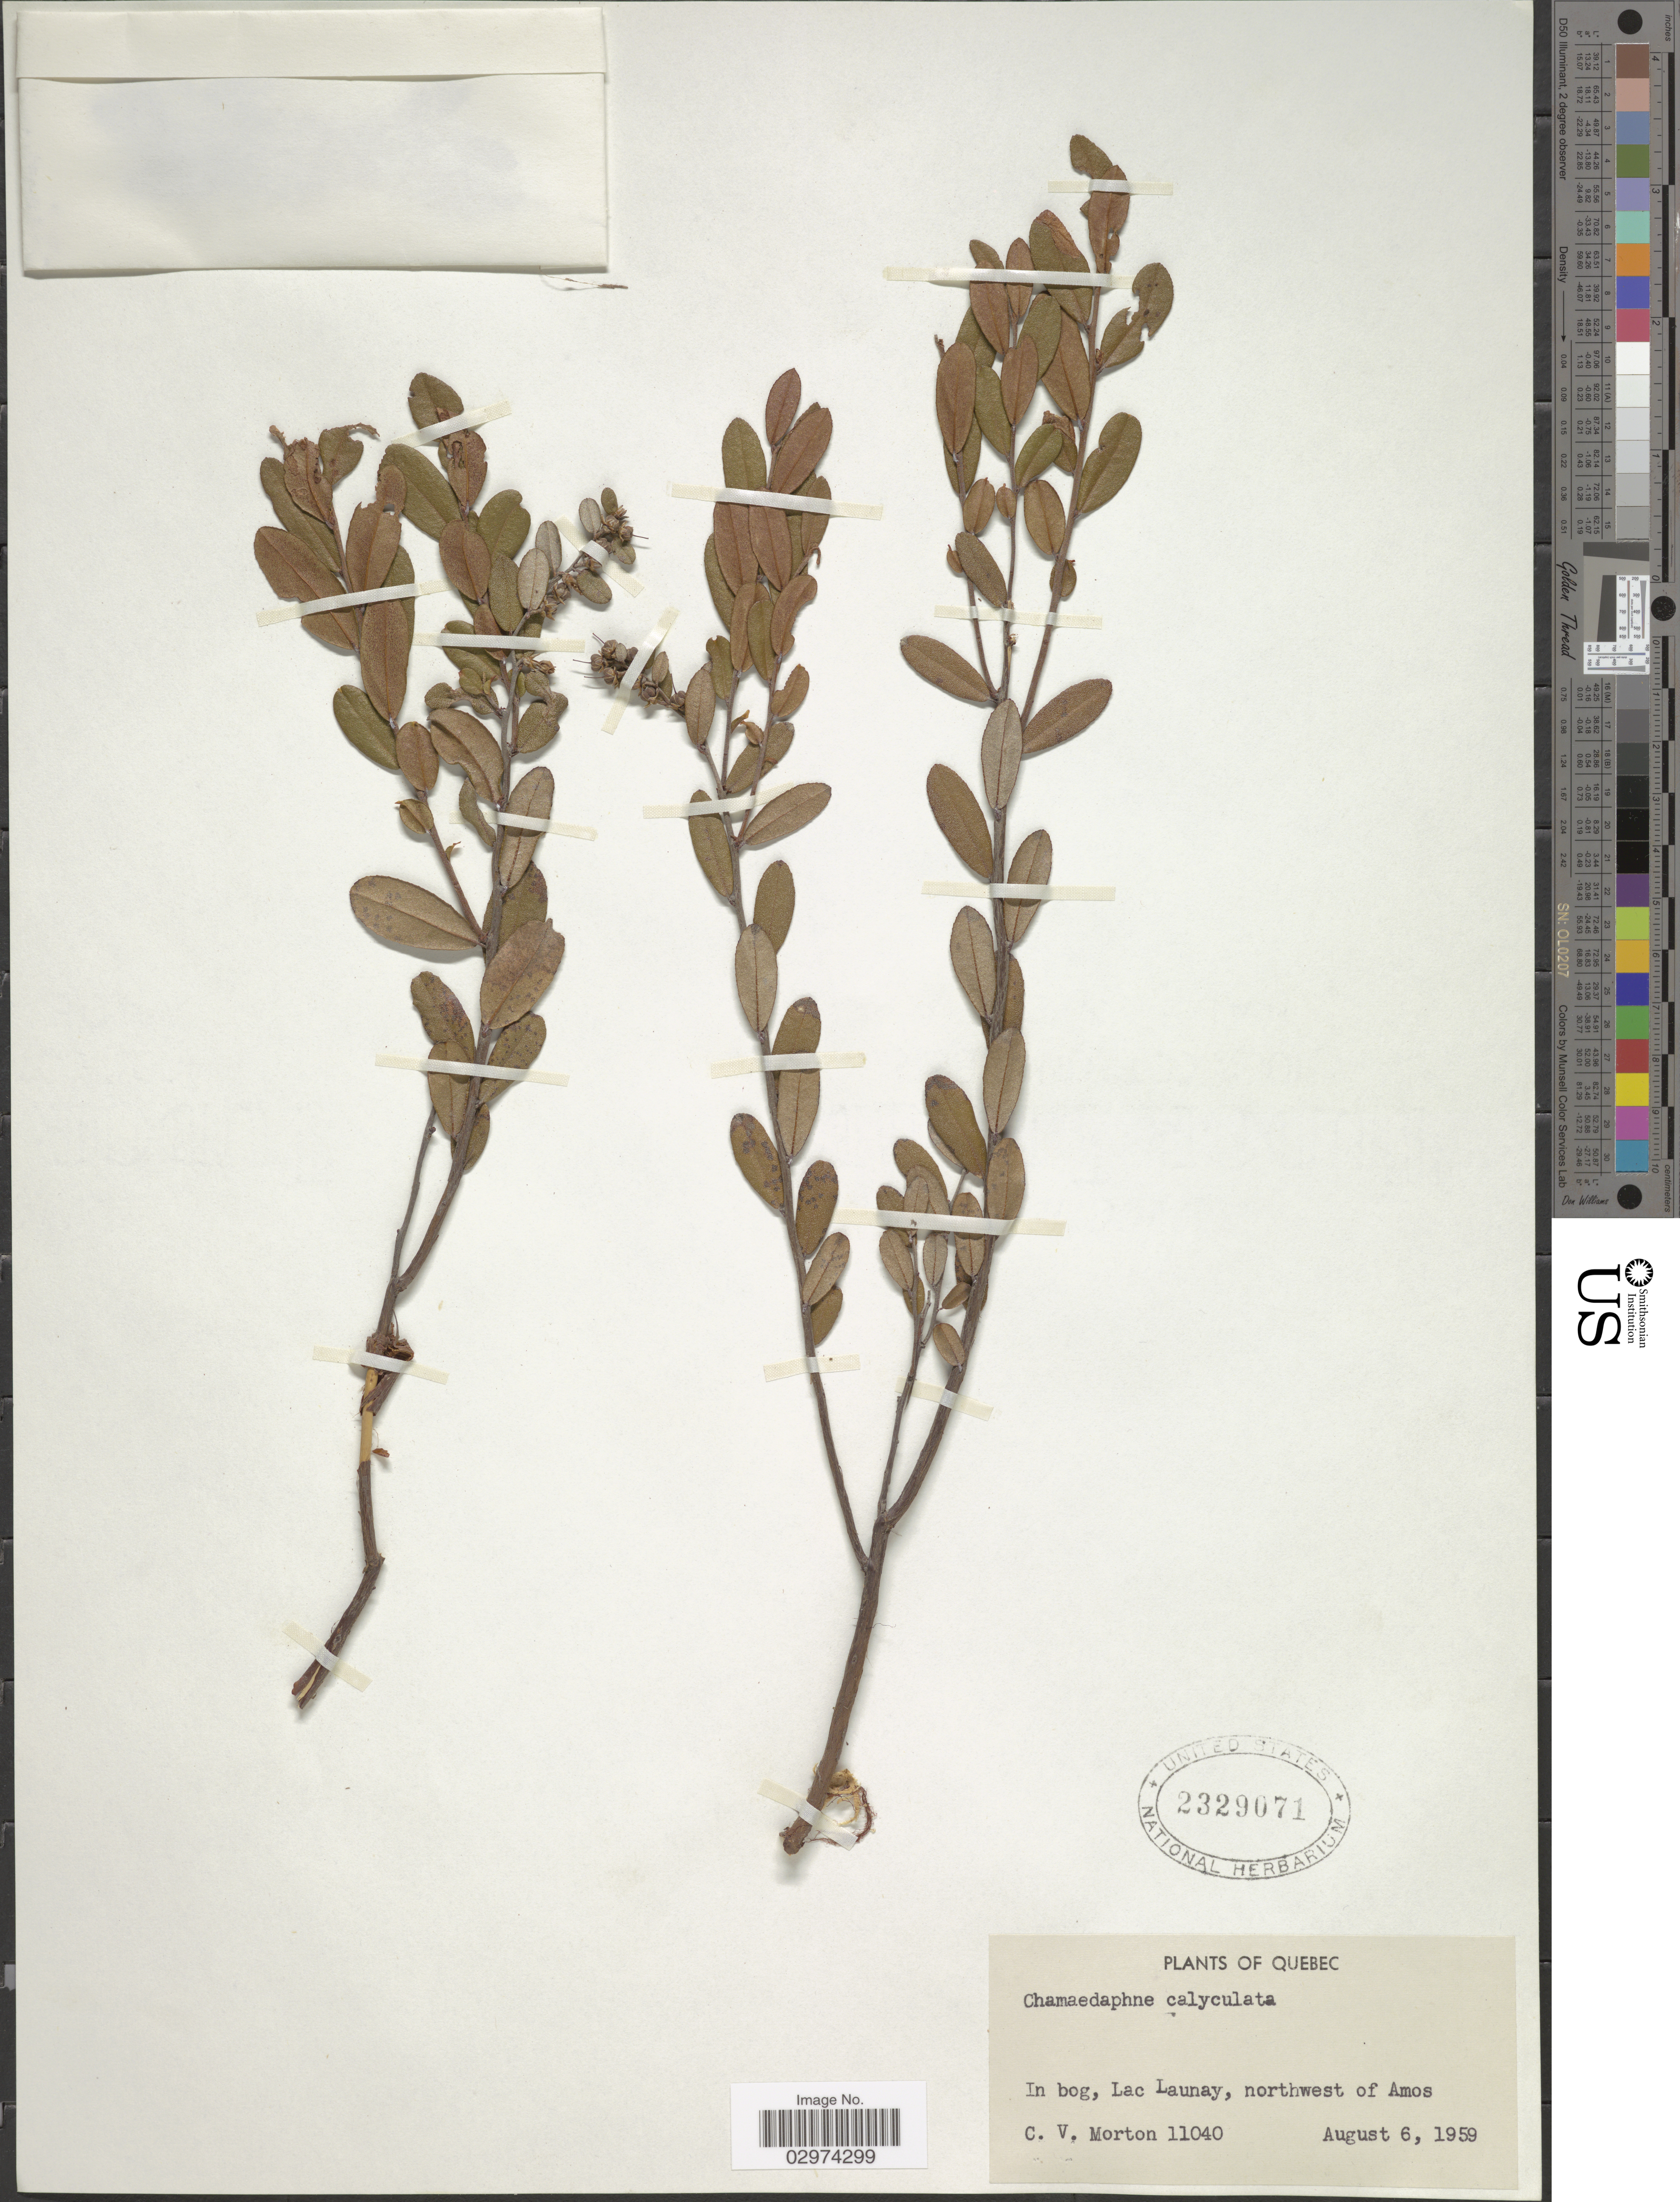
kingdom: Plantae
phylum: Tracheophyta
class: Magnoliopsida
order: Ericales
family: Ericaceae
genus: Chamaedaphne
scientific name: Chamaedaphne calyculata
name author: (L.) Moench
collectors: C. V. Morton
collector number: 11040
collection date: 1959-08-06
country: Canada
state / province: Quebec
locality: In bog, Lac Launay, northwest of Amos.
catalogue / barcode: US 2329071